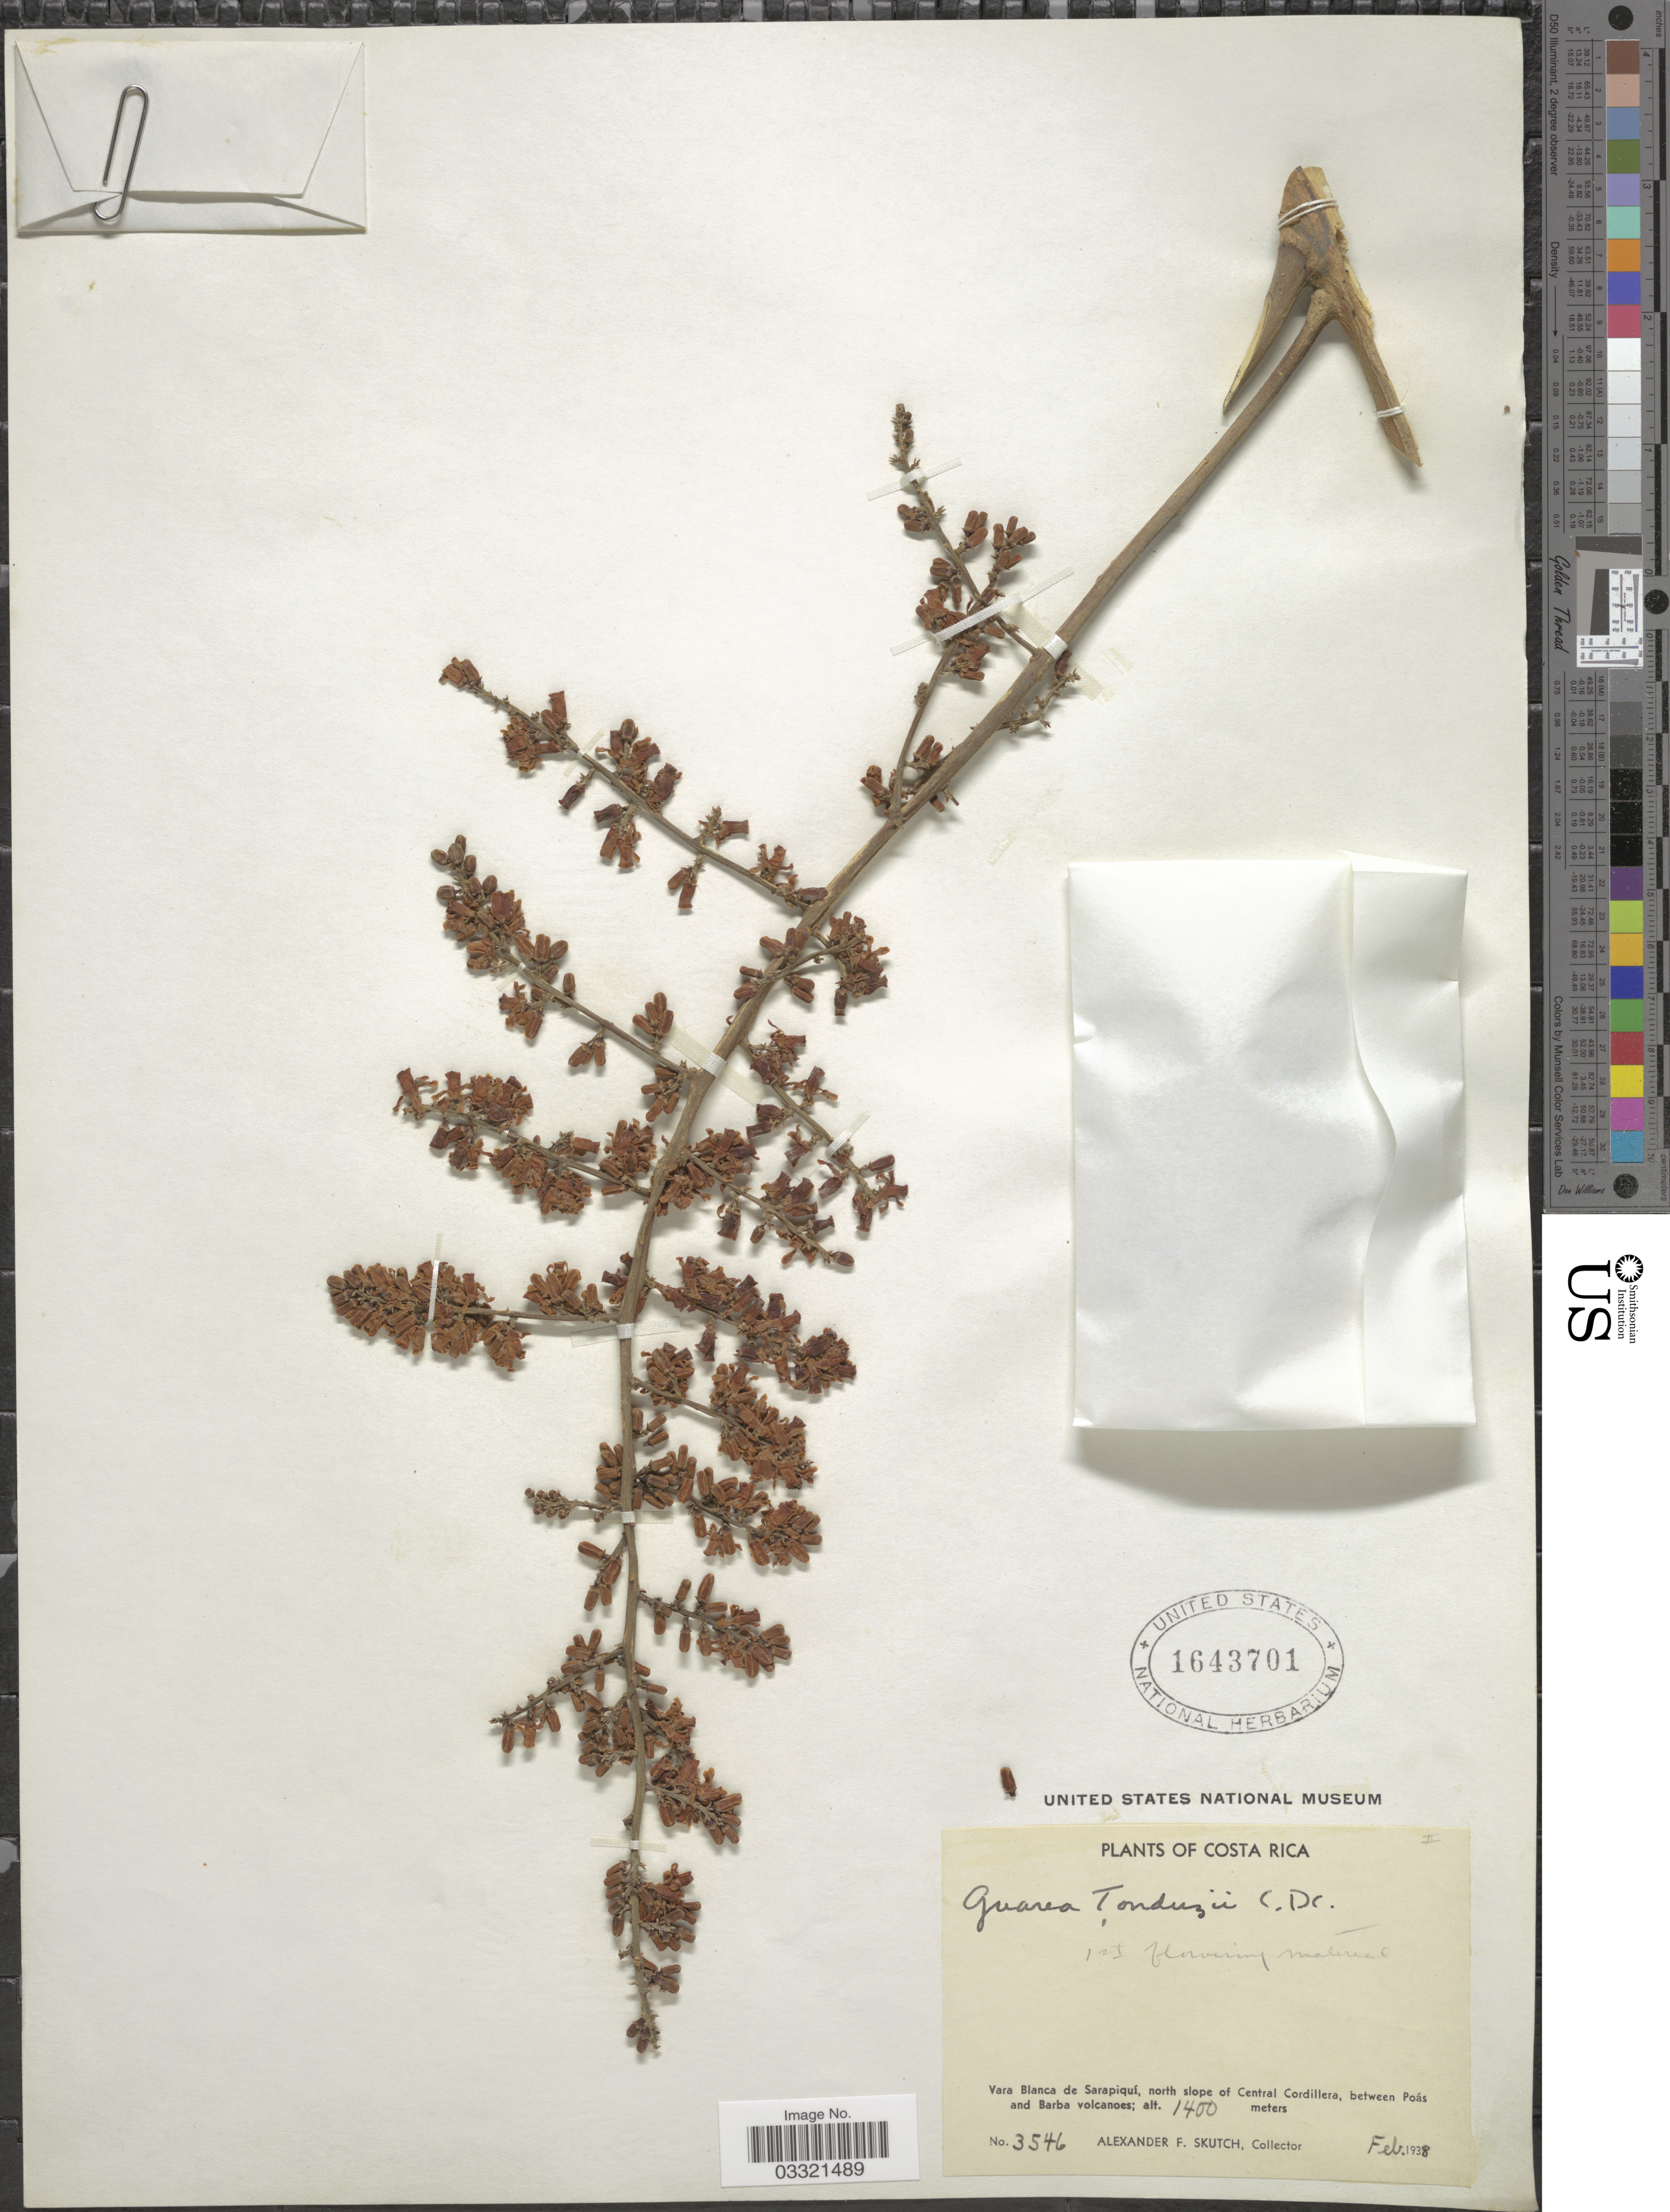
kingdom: Plantae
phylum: Tracheophyta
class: Magnoliopsida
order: Sapindales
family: Meliaceae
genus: Guarea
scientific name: Guarea tonduzii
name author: C. DC.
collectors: A. F. Skutch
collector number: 3546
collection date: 1938-02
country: Costa Rica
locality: Vara Blanca de Sarapiquí, north slope of Central Cordillera, between Poás and Barba volcanoes.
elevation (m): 1400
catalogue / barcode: US 1643701